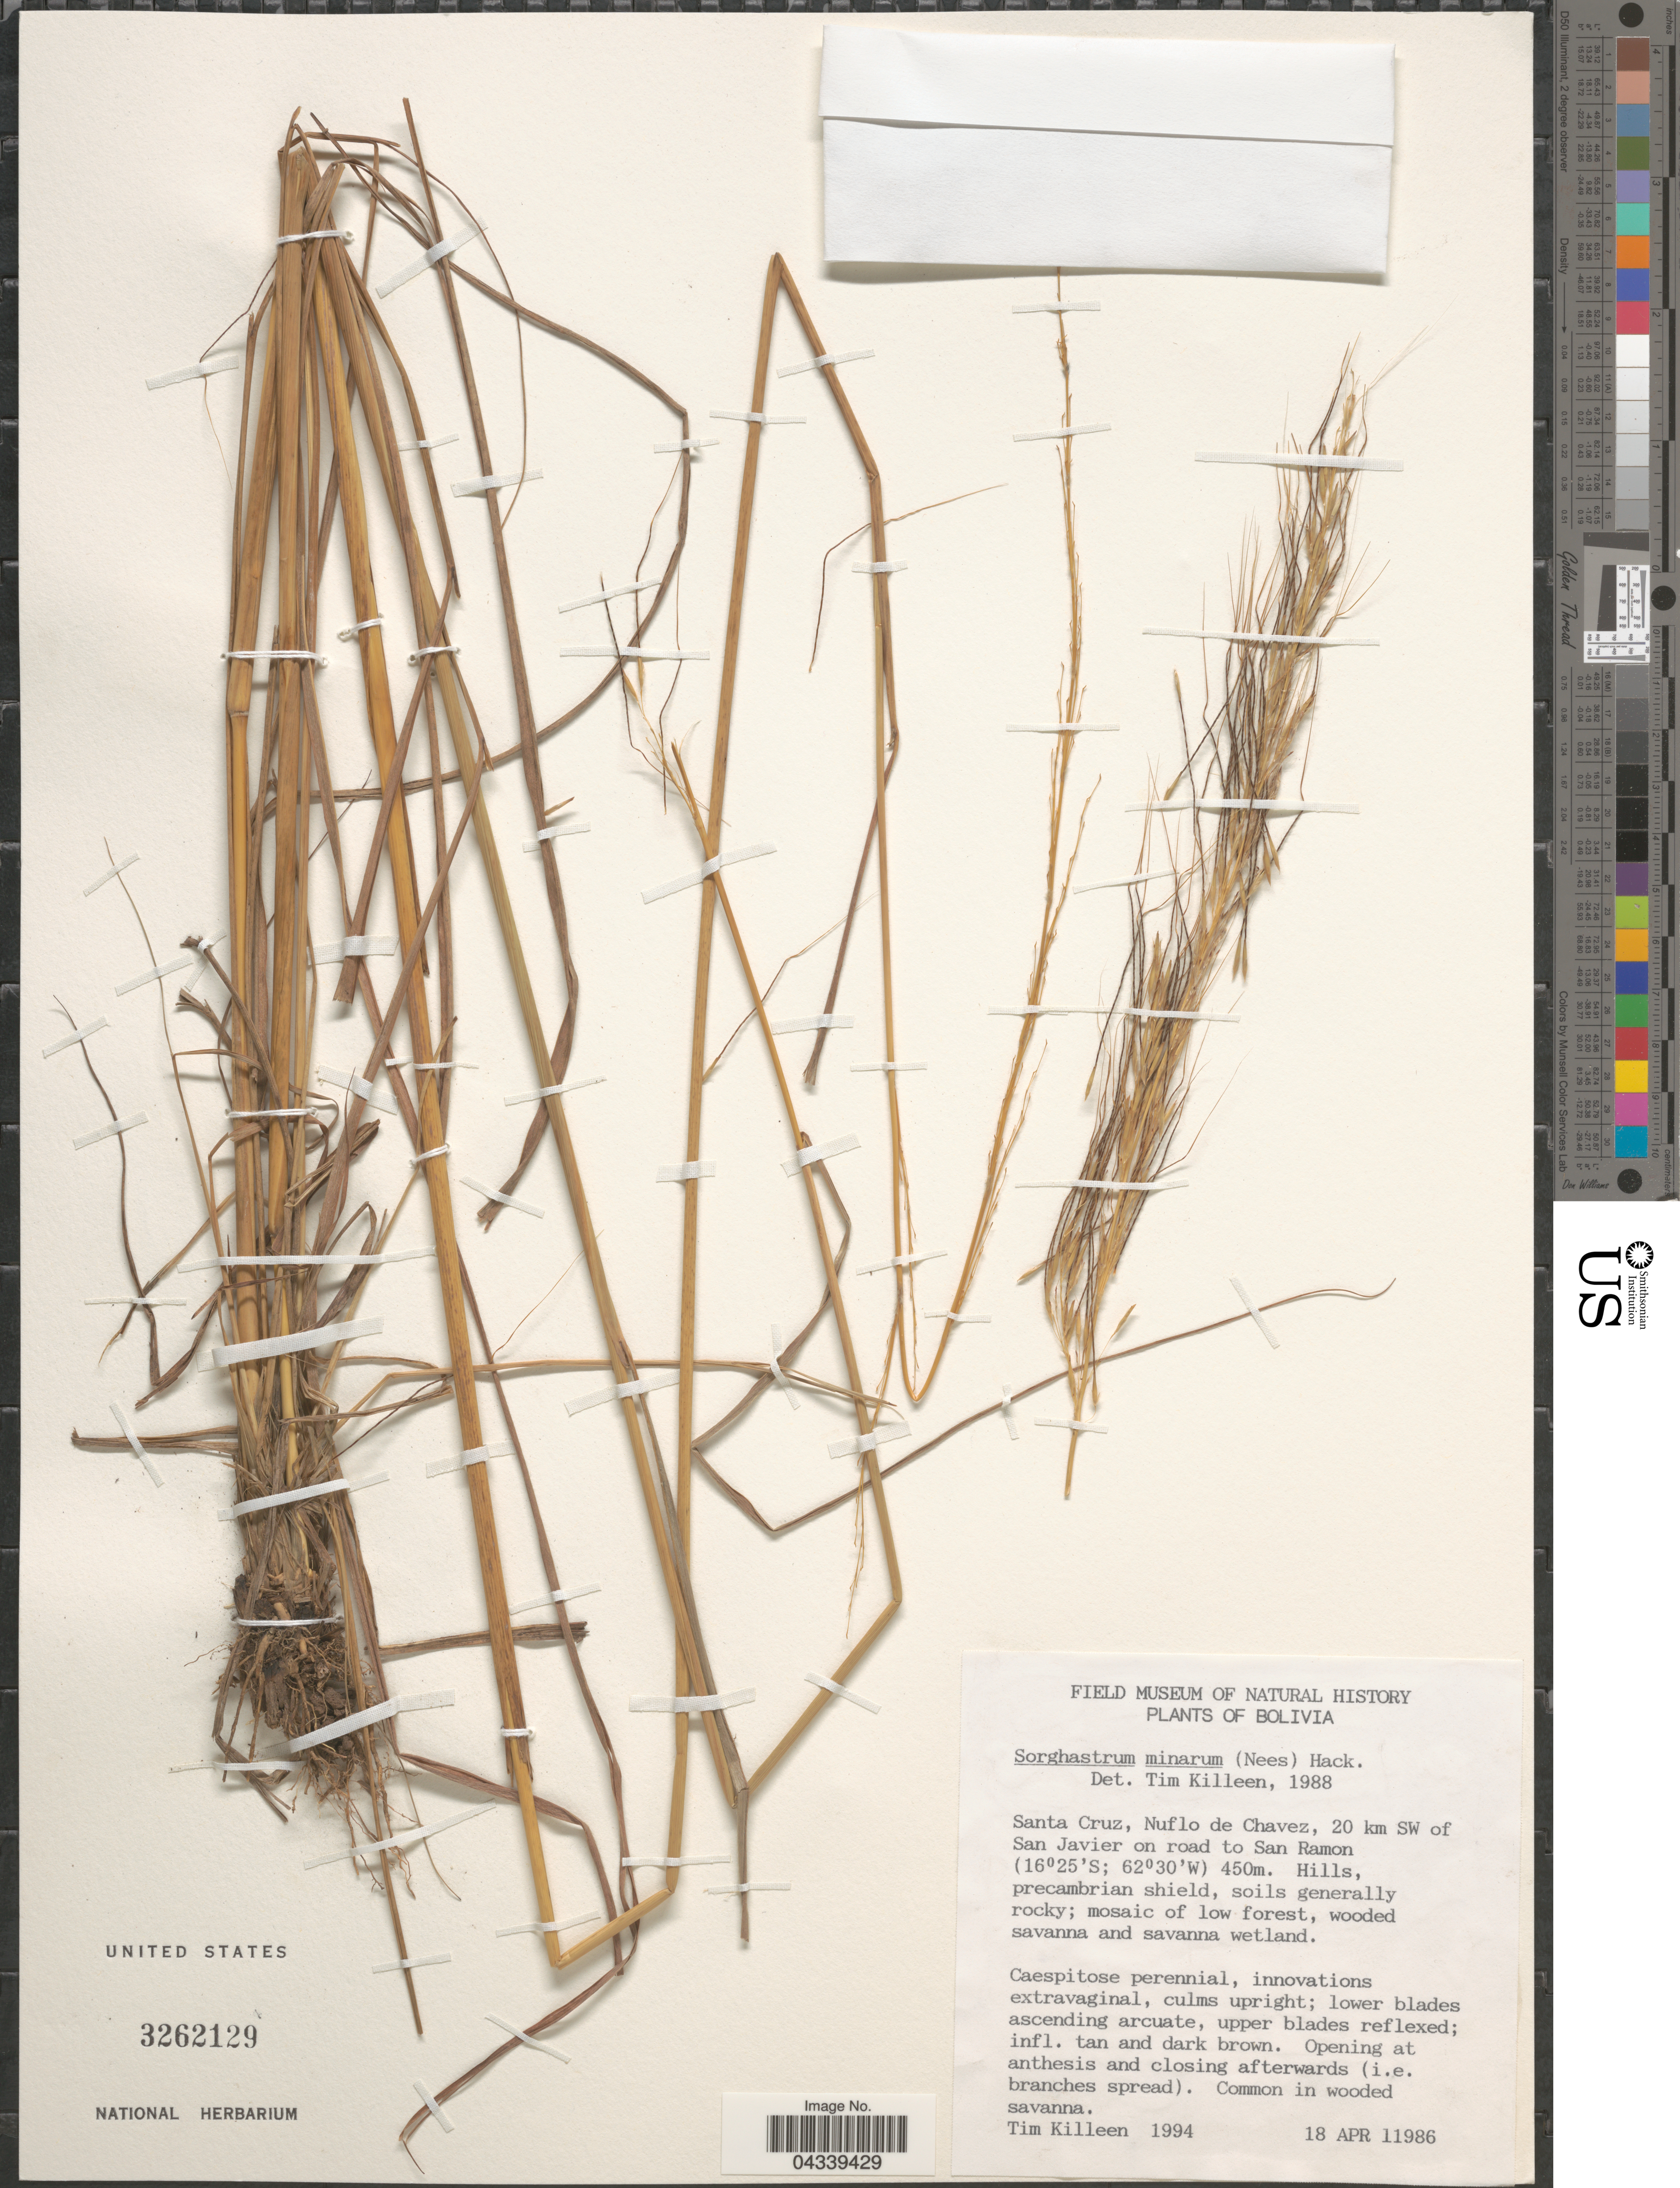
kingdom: Plantae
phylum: Tracheophyta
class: Liliopsida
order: Poales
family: Poaceae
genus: Sorghastrum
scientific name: Sorghastrum minarum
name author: (Nees) Hitchc.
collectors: T. J. Killeen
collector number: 1994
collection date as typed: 18 Apr 11986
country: Argentina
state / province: Santa Cruz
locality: Nuflo de Chavez, 20 km SW of San Javier on road to San Ramon.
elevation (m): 450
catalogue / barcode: US 3262129